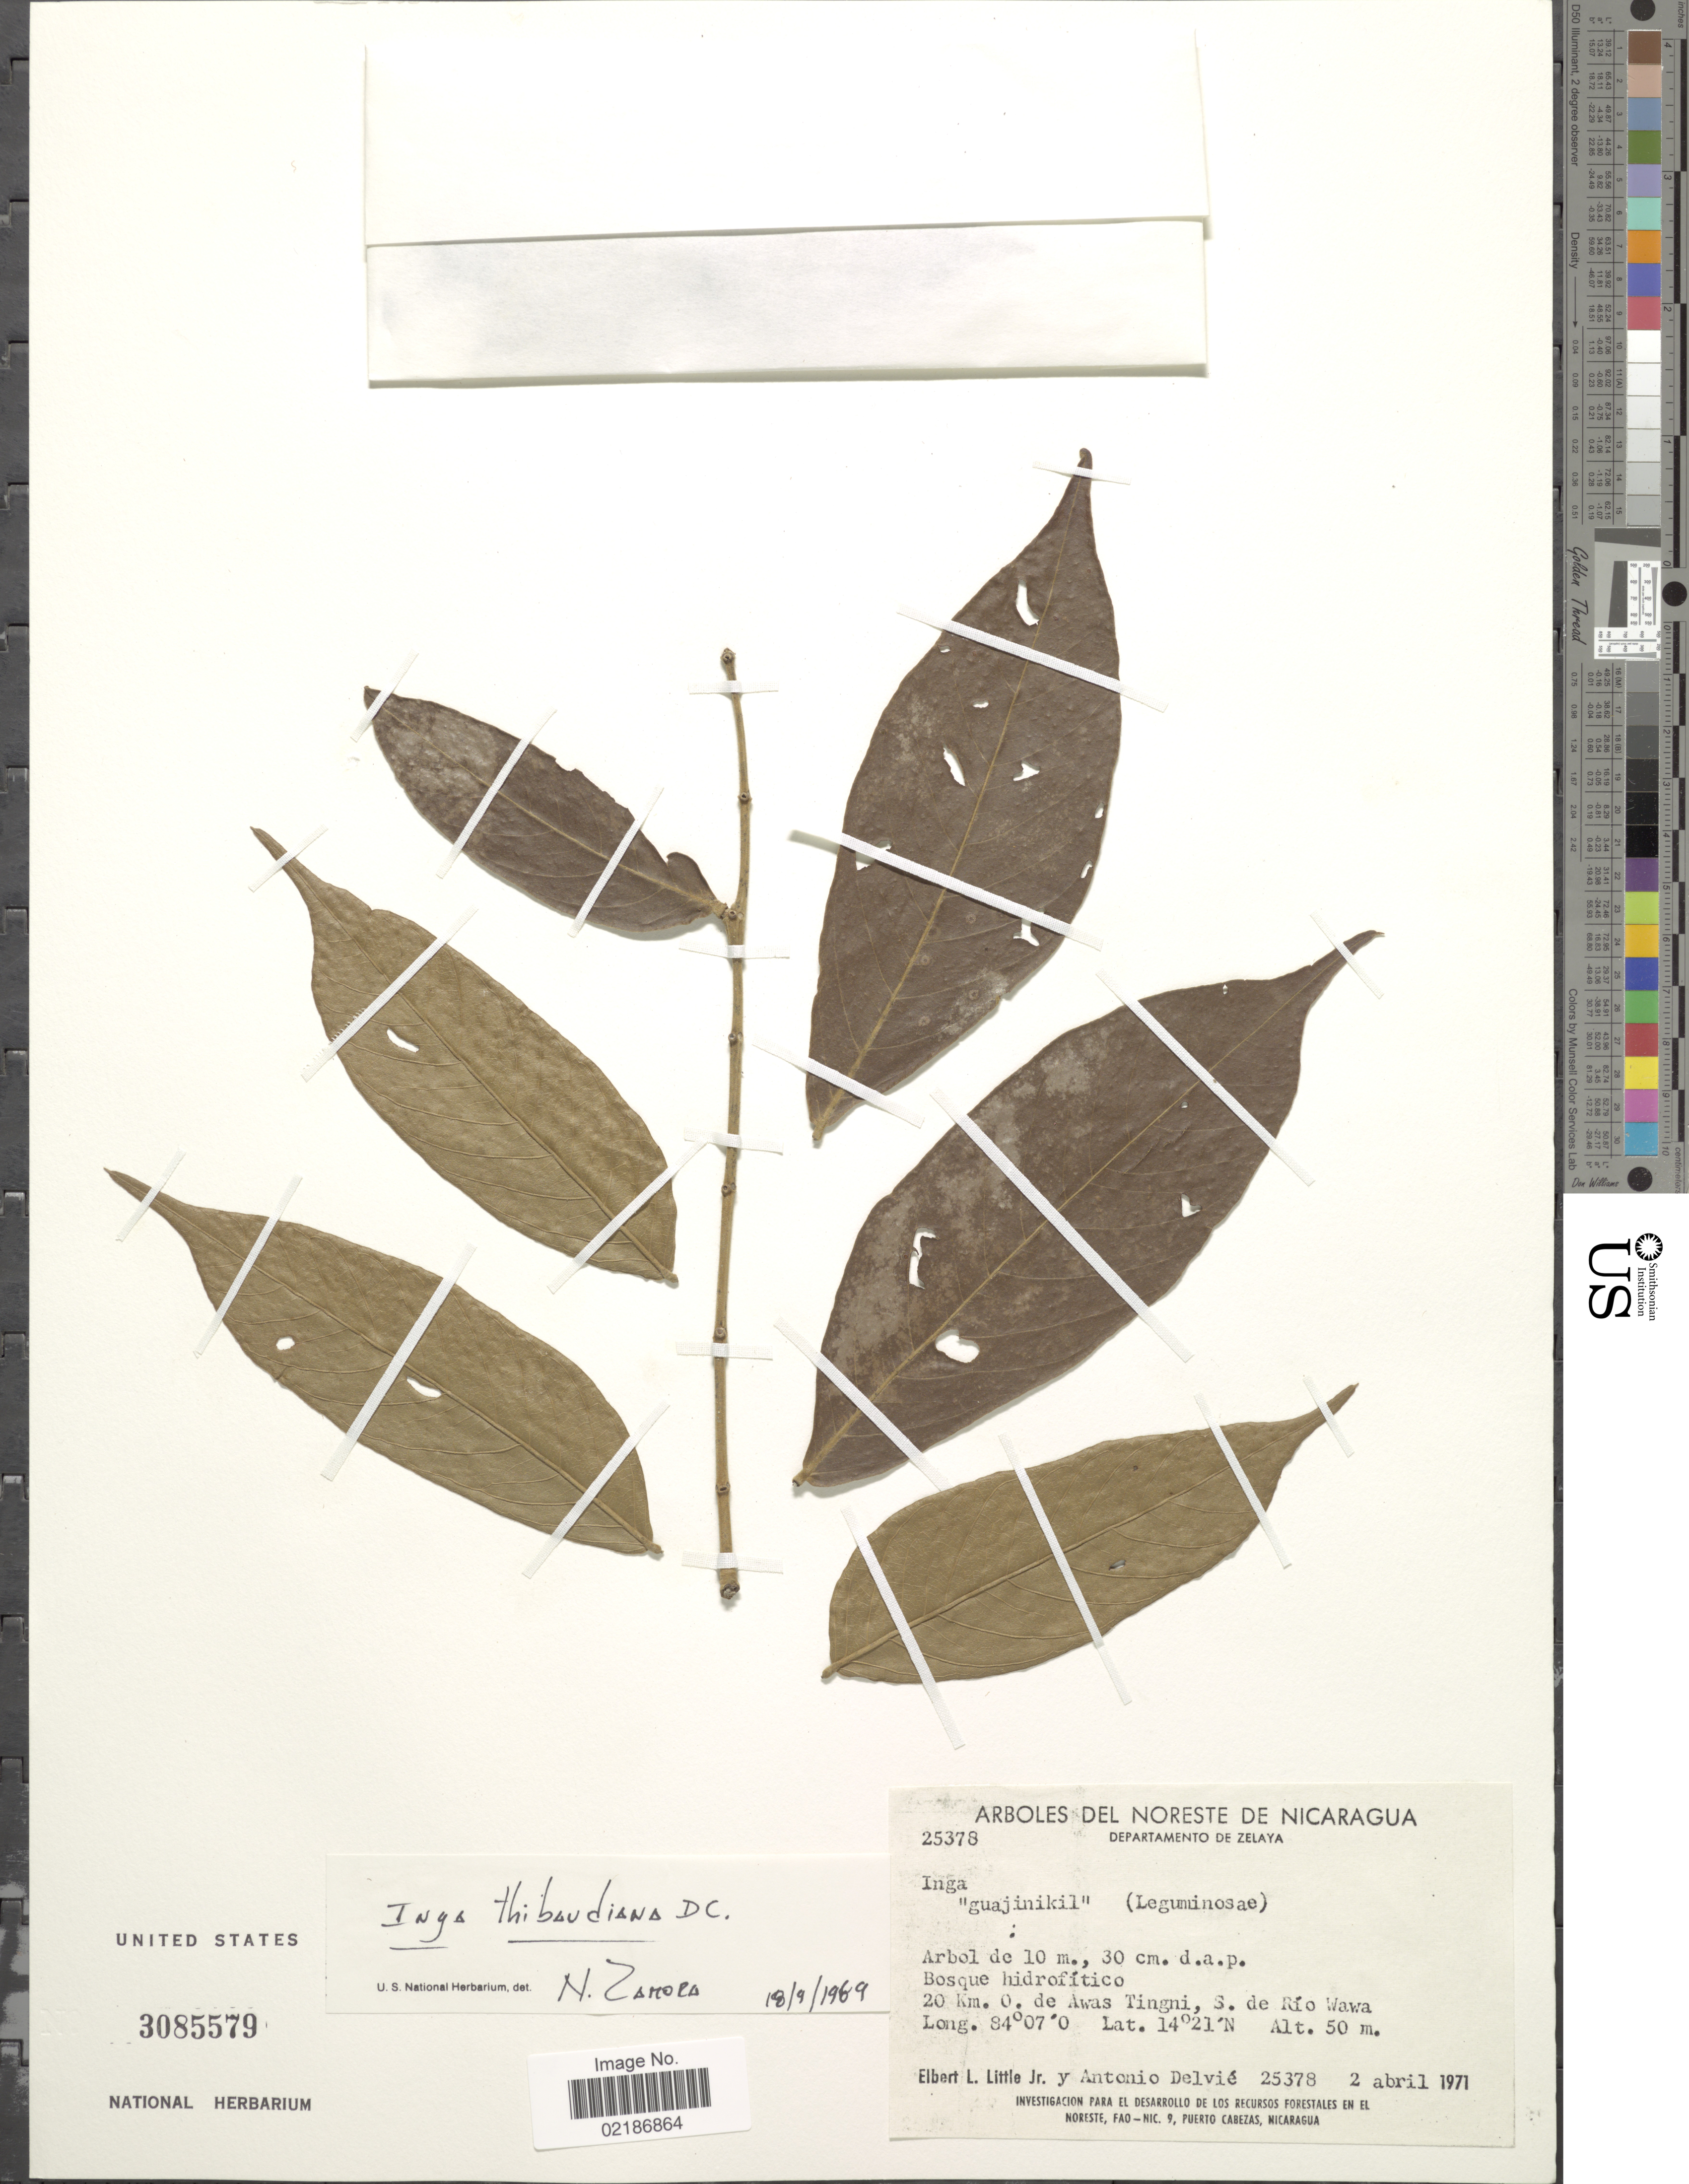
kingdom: Plantae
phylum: Tracheophyta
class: Magnoliopsida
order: Fabales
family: Fabaceae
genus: Inga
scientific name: Inga thibaudiana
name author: DC.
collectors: E. L. Little & A. Delvie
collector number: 25378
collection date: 1971-04-02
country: Nicaragua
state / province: Atlantico Norte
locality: Noreste de Nicaragua, Departamento Zelaya, 20 km O. de Awas Tingni, S. de Rio Wawa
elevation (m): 50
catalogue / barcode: US 3085579